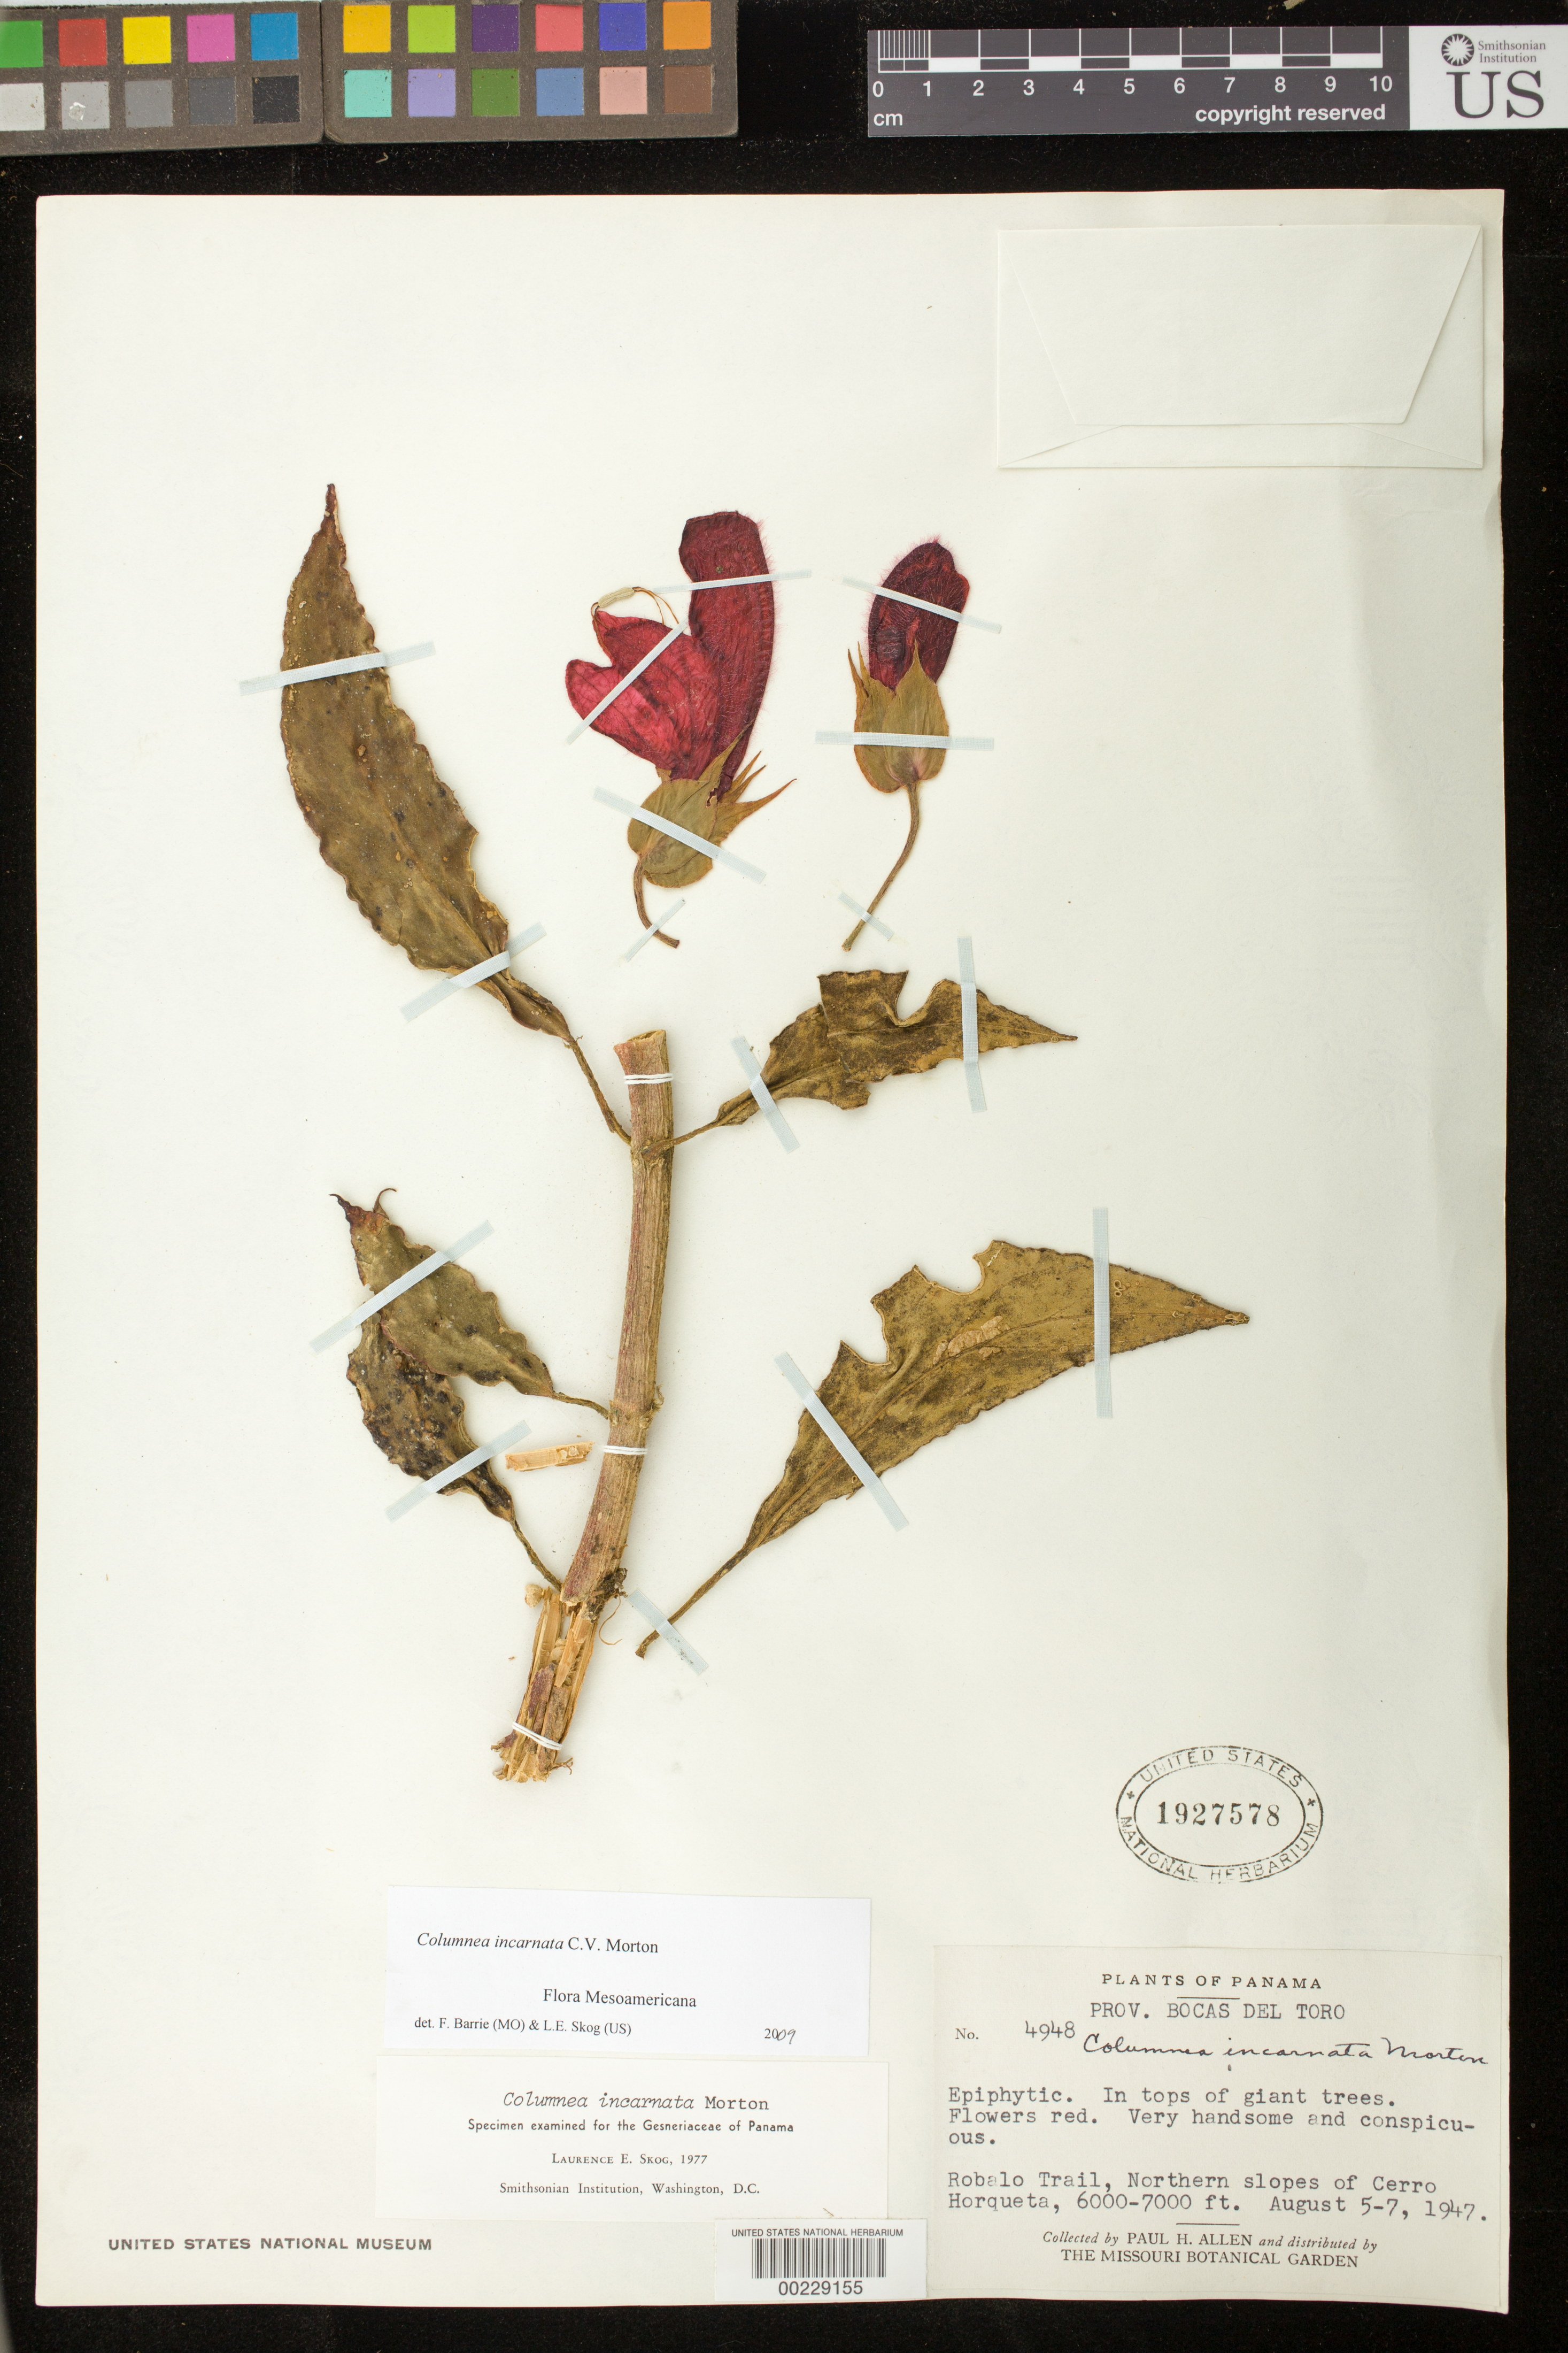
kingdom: Plantae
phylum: Tracheophyta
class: Magnoliopsida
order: Lamiales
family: Gesneriaceae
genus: Columnea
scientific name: Columnea incarnata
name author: C.V. Morton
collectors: P. H. Allen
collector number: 4948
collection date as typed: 5-7 Aug 1947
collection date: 1947-08-05/1947-08-07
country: Panama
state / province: Bocas del Toro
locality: Robalo trail, northern slopes of Cerro Horqueta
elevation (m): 1829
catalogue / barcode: US 1927578